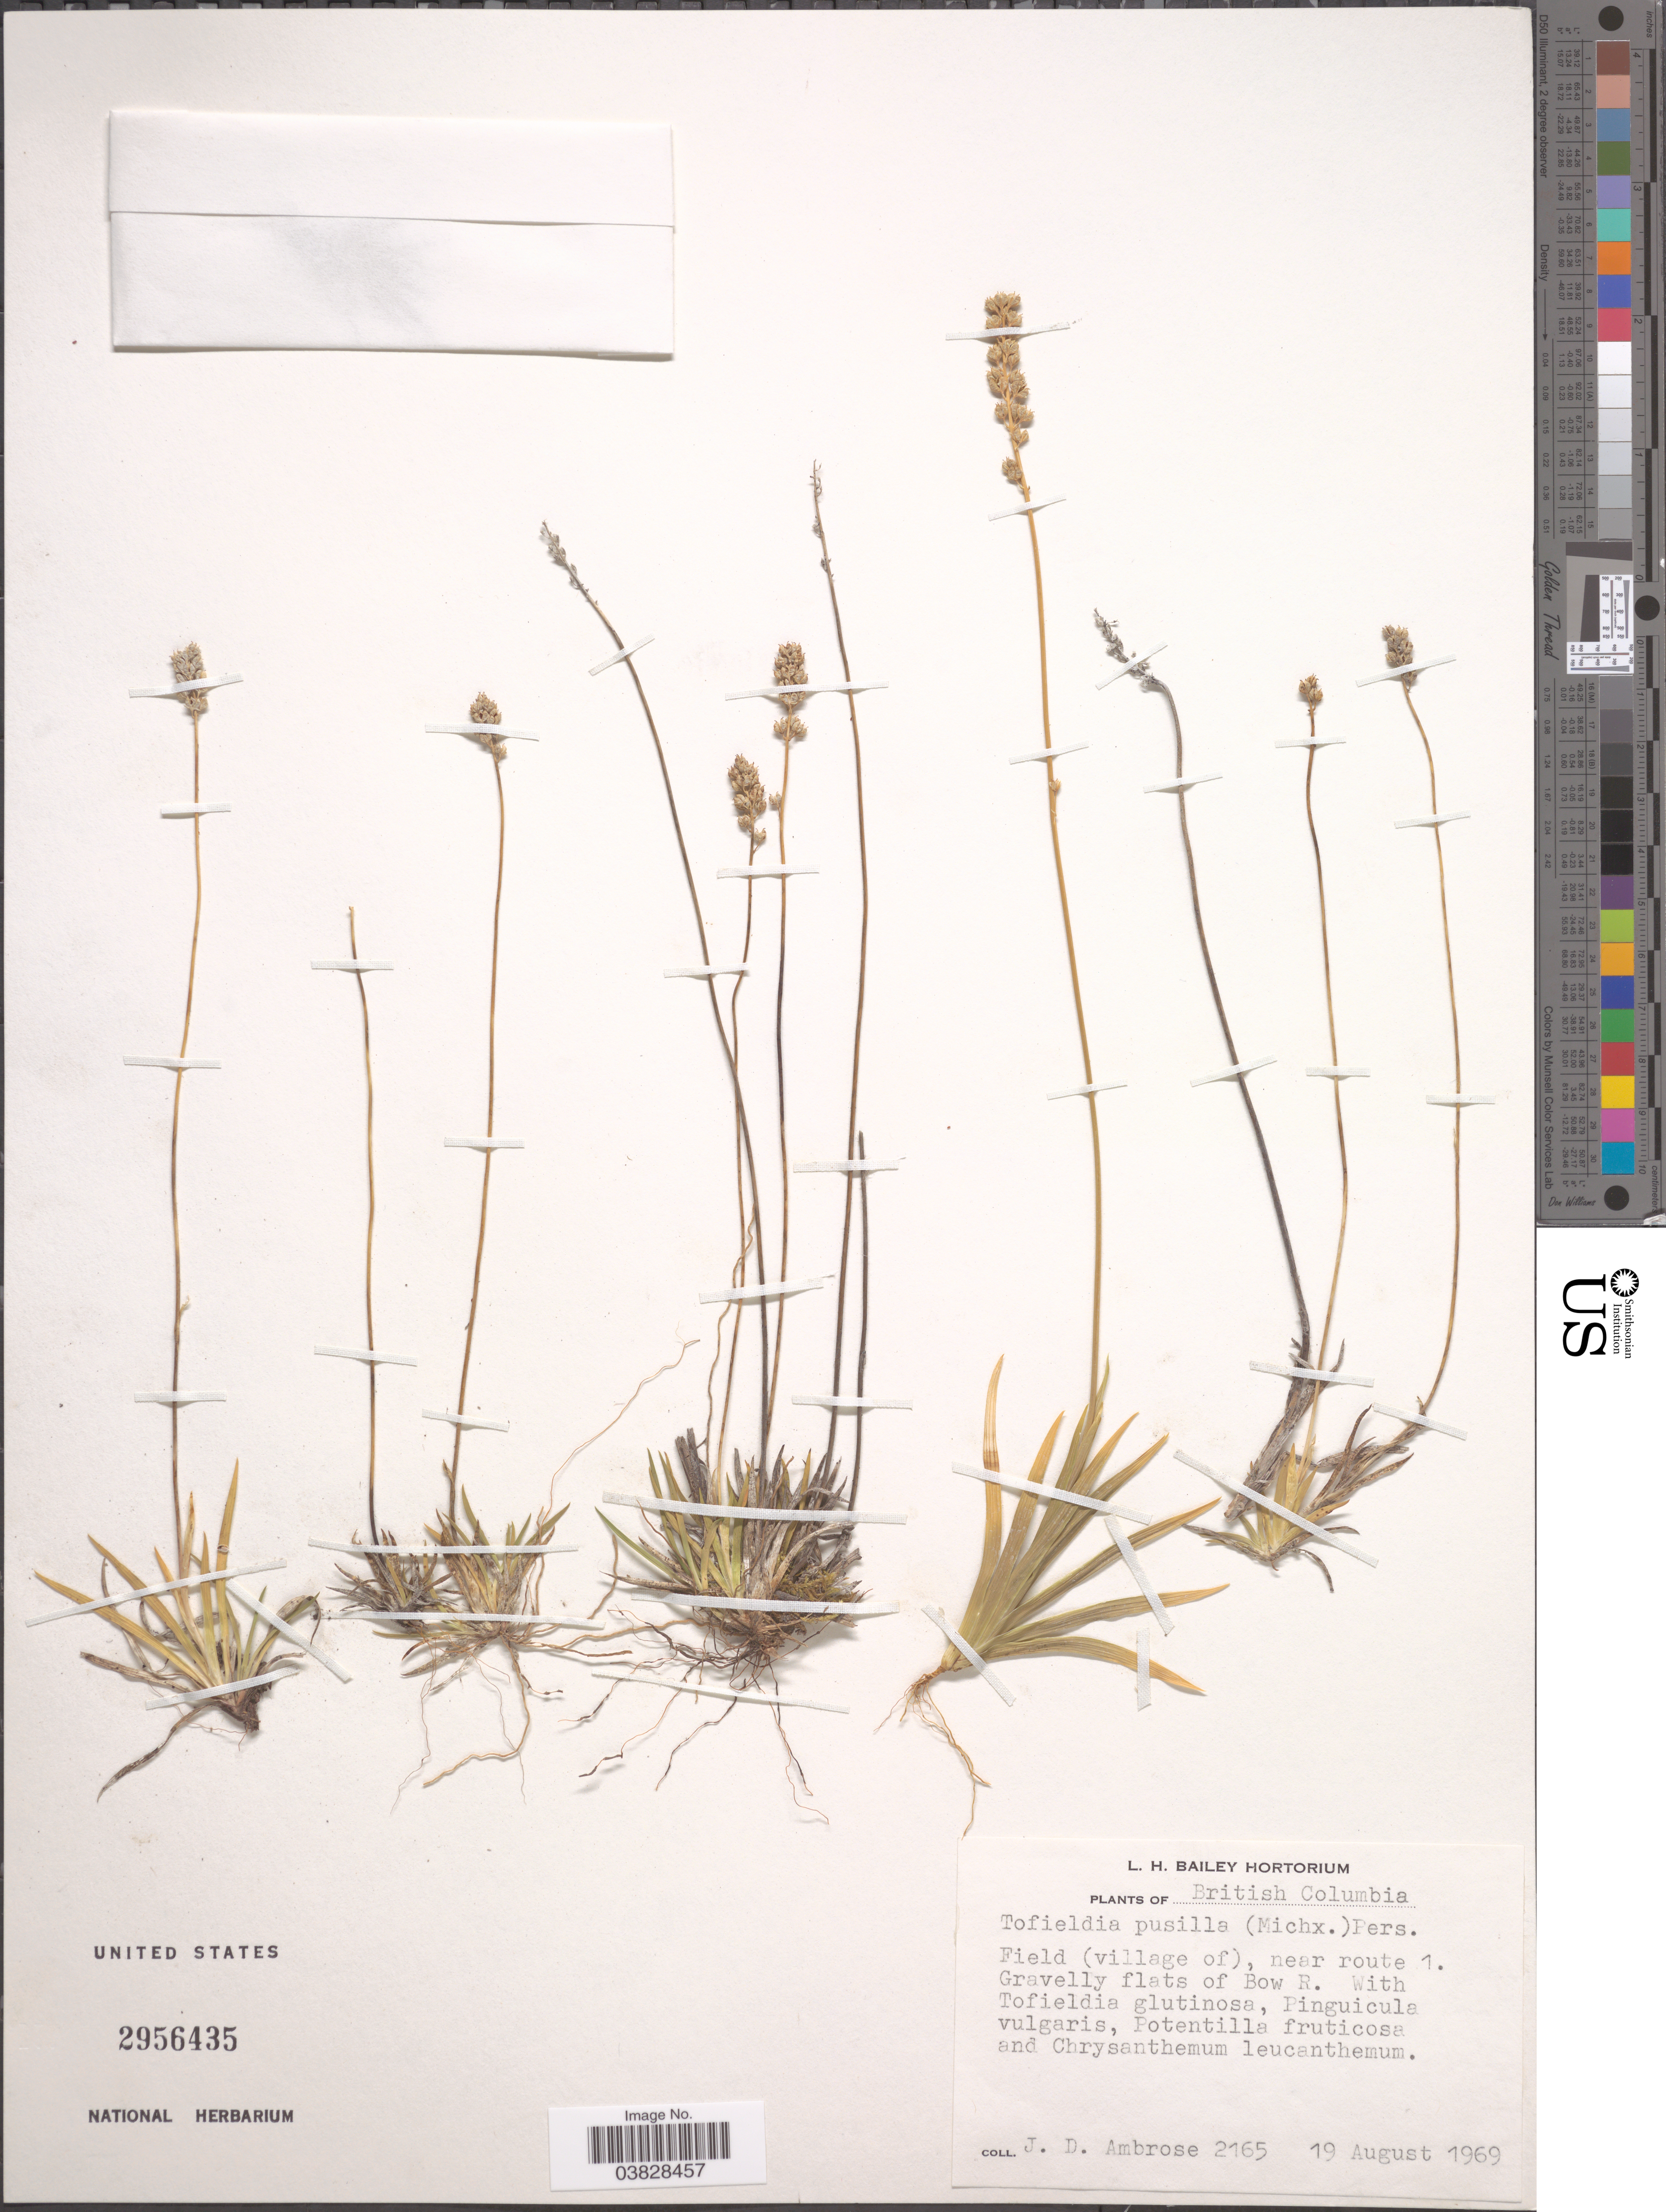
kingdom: Plantae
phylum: Tracheophyta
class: Liliopsida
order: Alismatales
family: Tofieldiaceae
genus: Tofieldia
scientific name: Tofieldia pusilla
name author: (Michx.) Pers.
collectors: J. D. Ambrose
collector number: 2165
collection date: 1969-08-19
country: Canada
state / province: British Columbia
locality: Field (village of), near route 1. Gravelley flats of Bow R.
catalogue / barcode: US 2956435